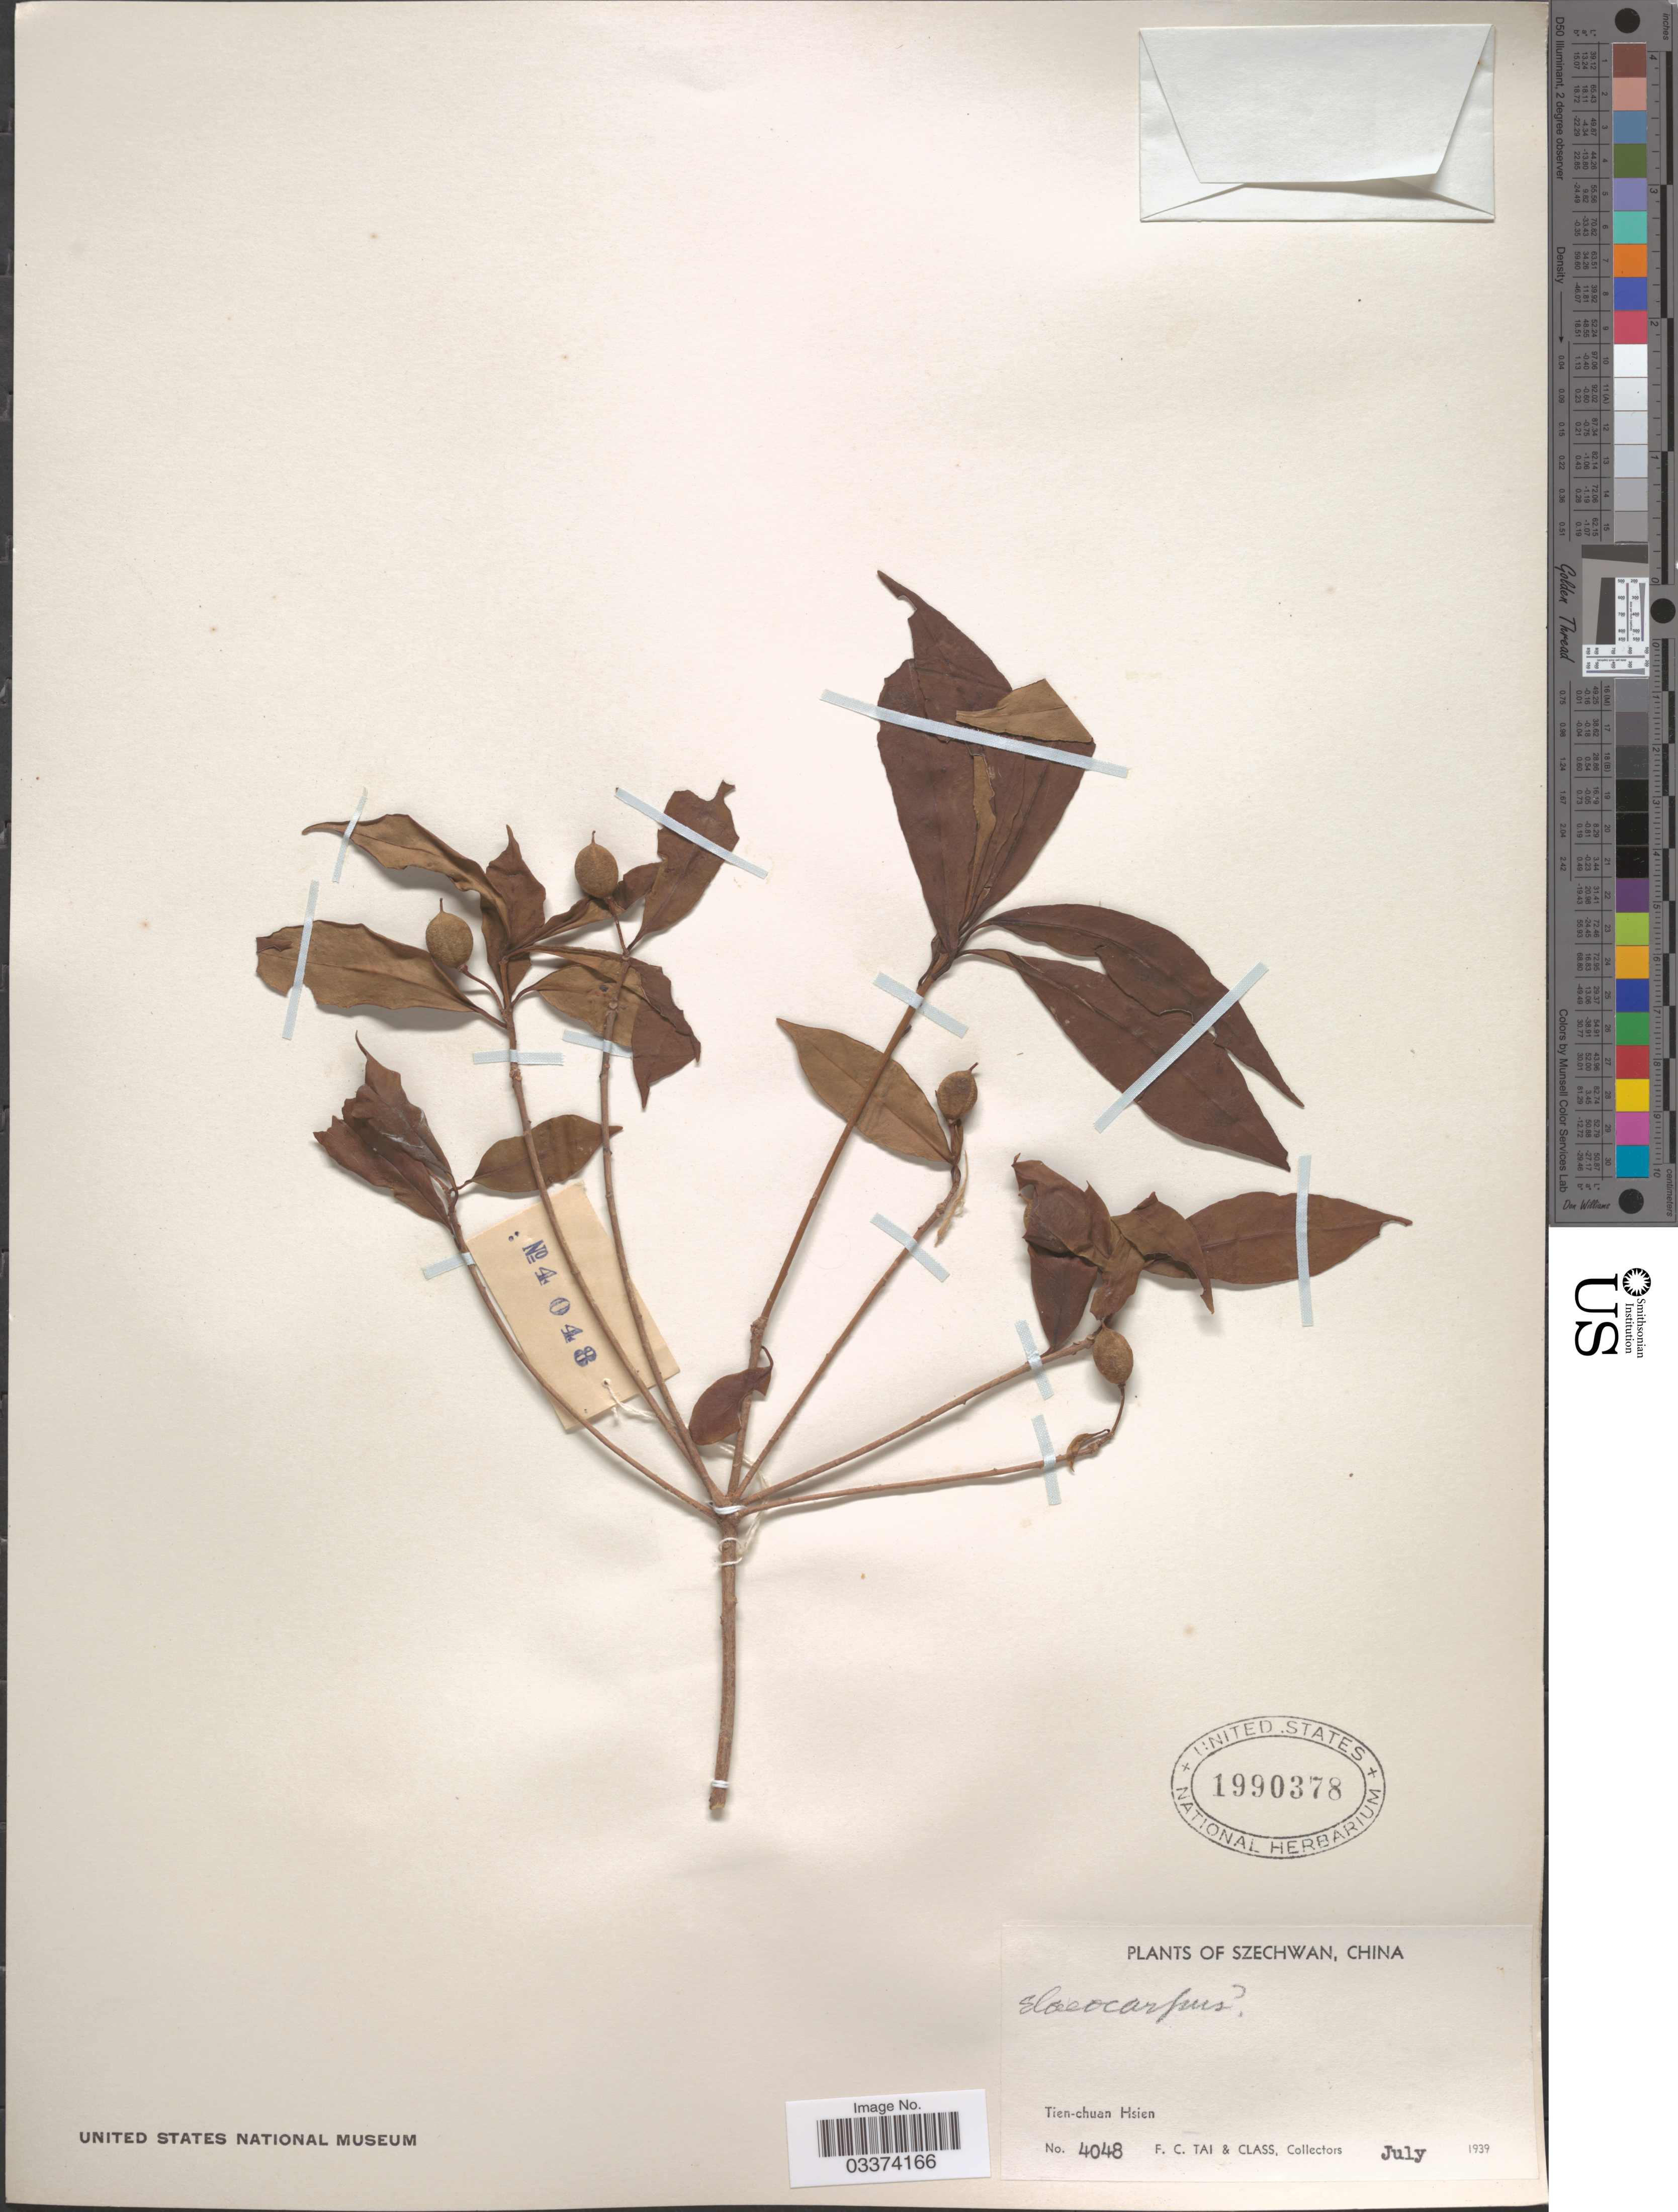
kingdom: Plantae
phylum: Tracheophyta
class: Magnoliopsida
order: Oxalidales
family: Elaeocarpaceae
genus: Elaeocarpus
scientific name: Elaeocarpus sp.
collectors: F. Tai & Class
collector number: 4048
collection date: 1939-07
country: China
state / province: Sichuan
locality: Szechwan. Tien-chuan Hsien.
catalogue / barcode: US 1990378